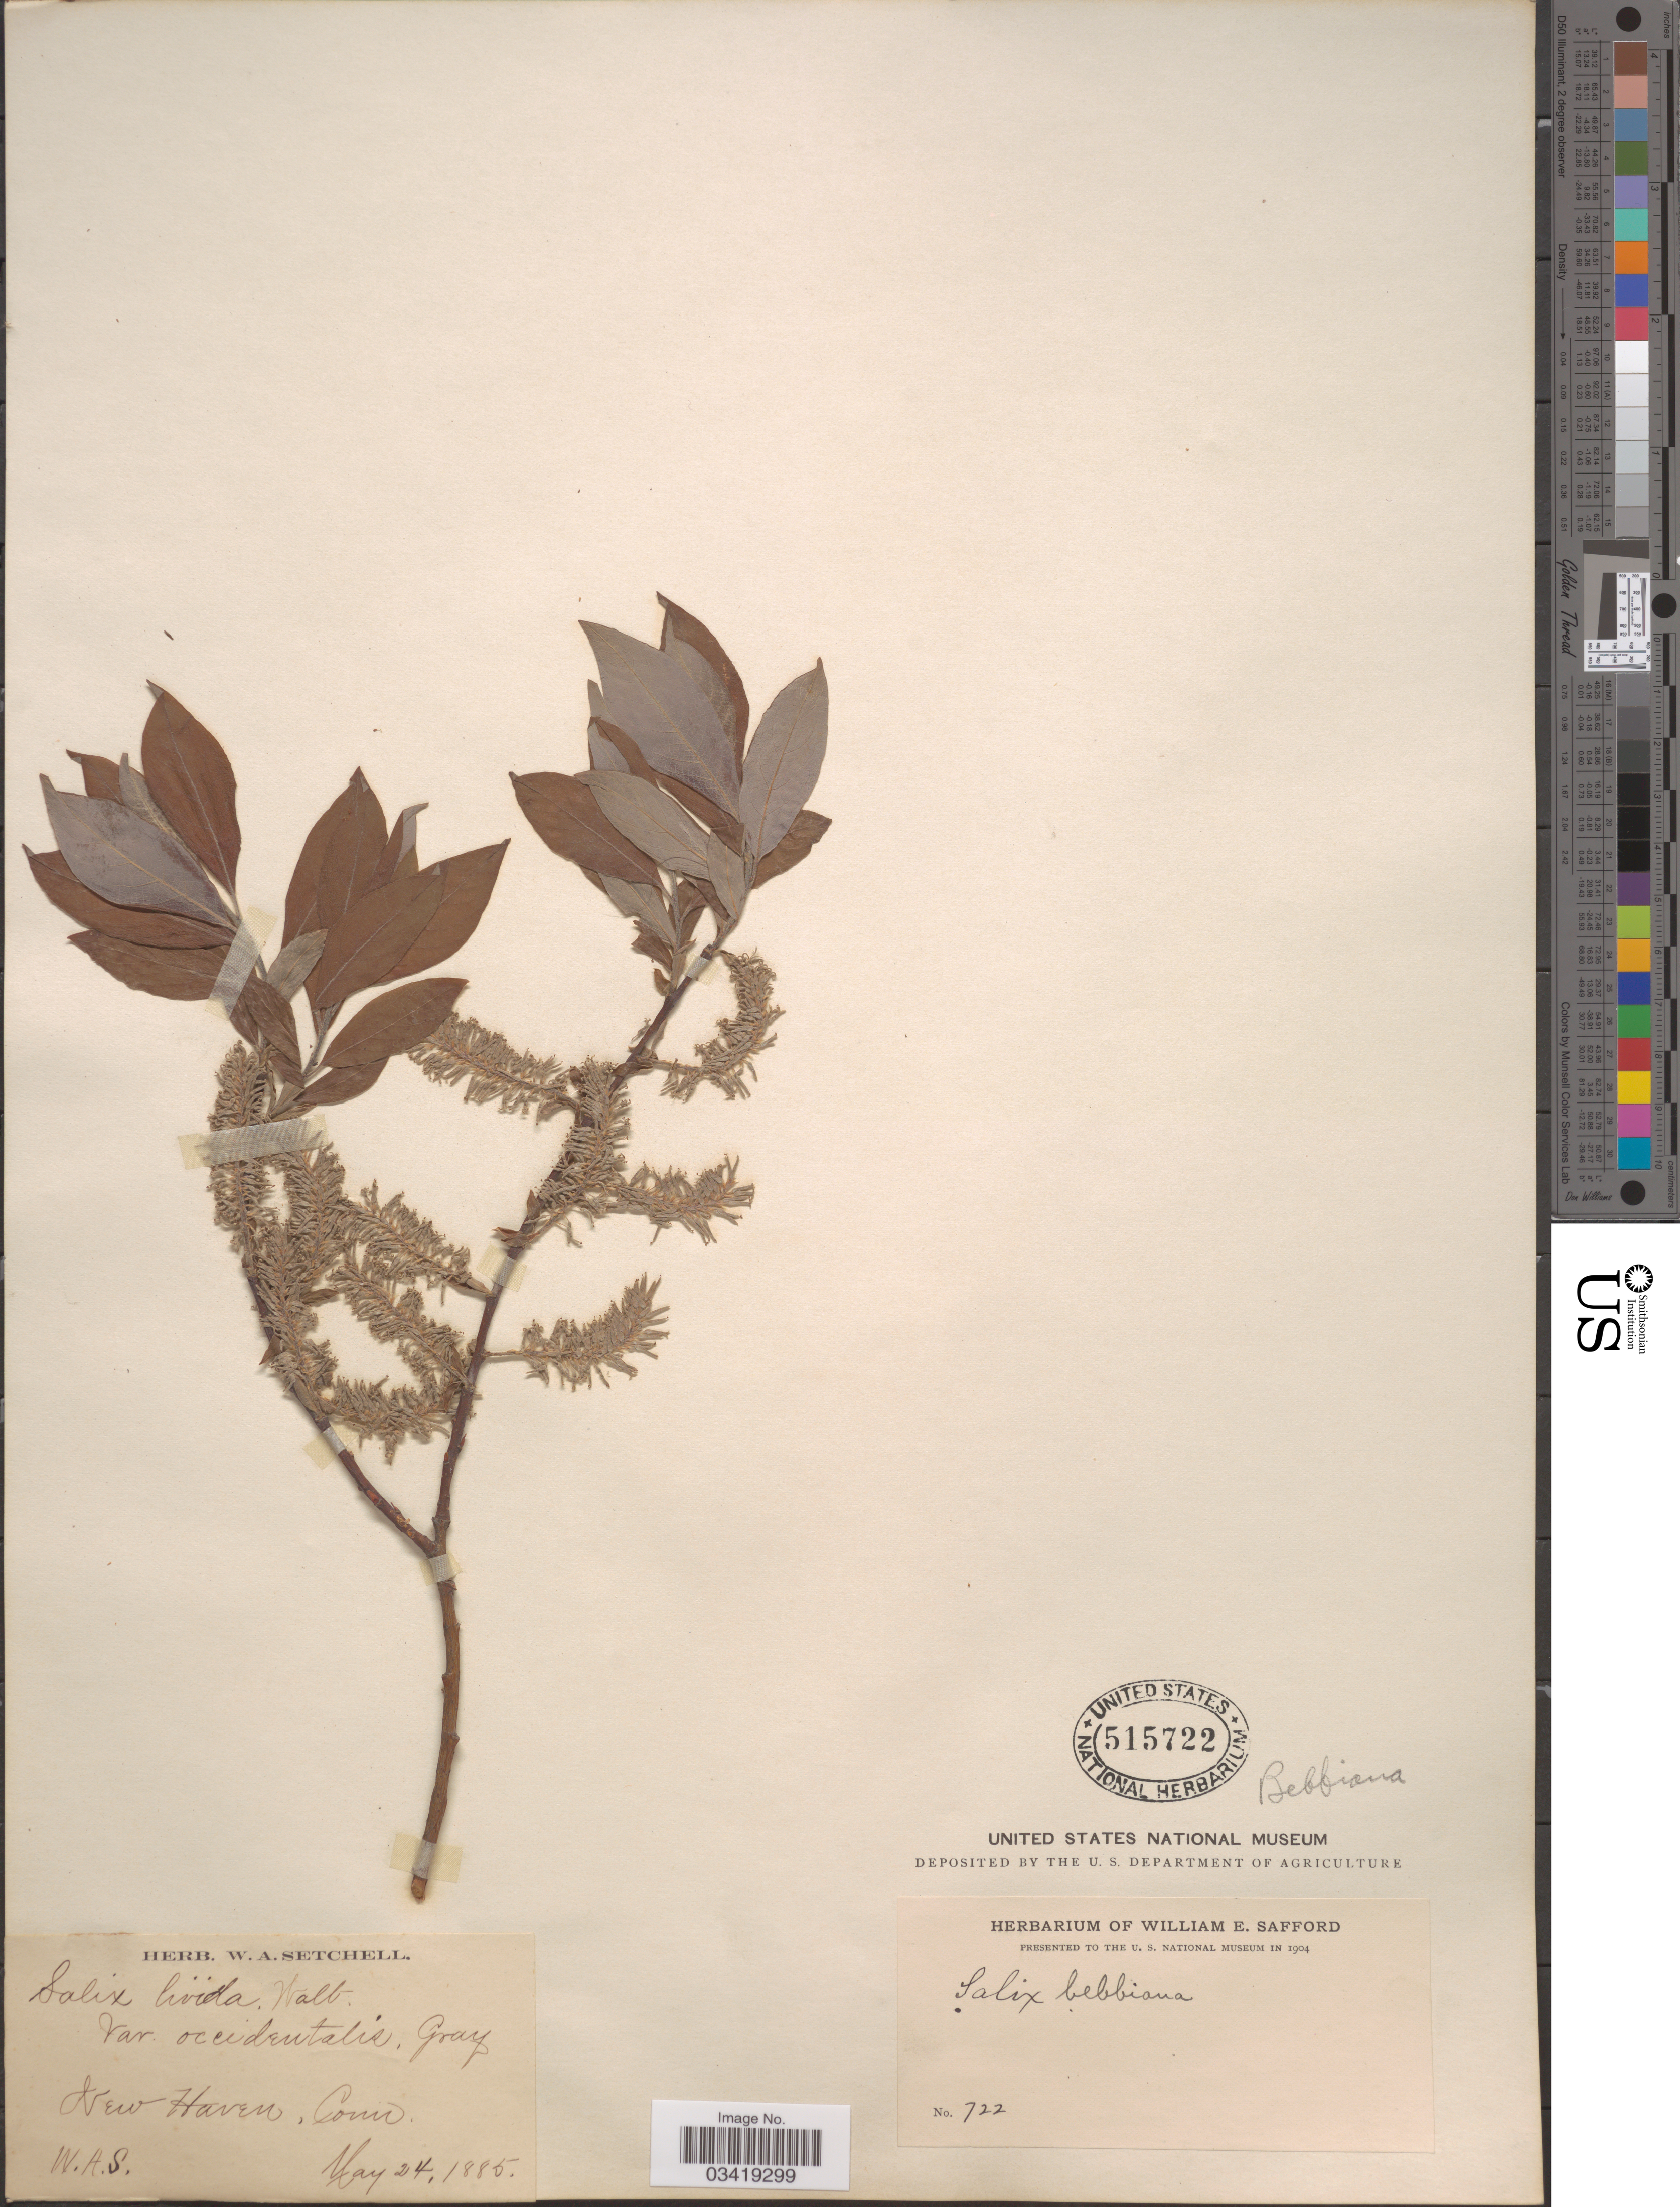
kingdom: Plantae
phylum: Tracheophyta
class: Magnoliopsida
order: Malpighiales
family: Salicaceae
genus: Salix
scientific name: Salix bebbiana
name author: Sarg.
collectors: W. Setchell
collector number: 722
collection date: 1885-05-24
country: United States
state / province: Connecticut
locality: New Haven.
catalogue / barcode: US 515722